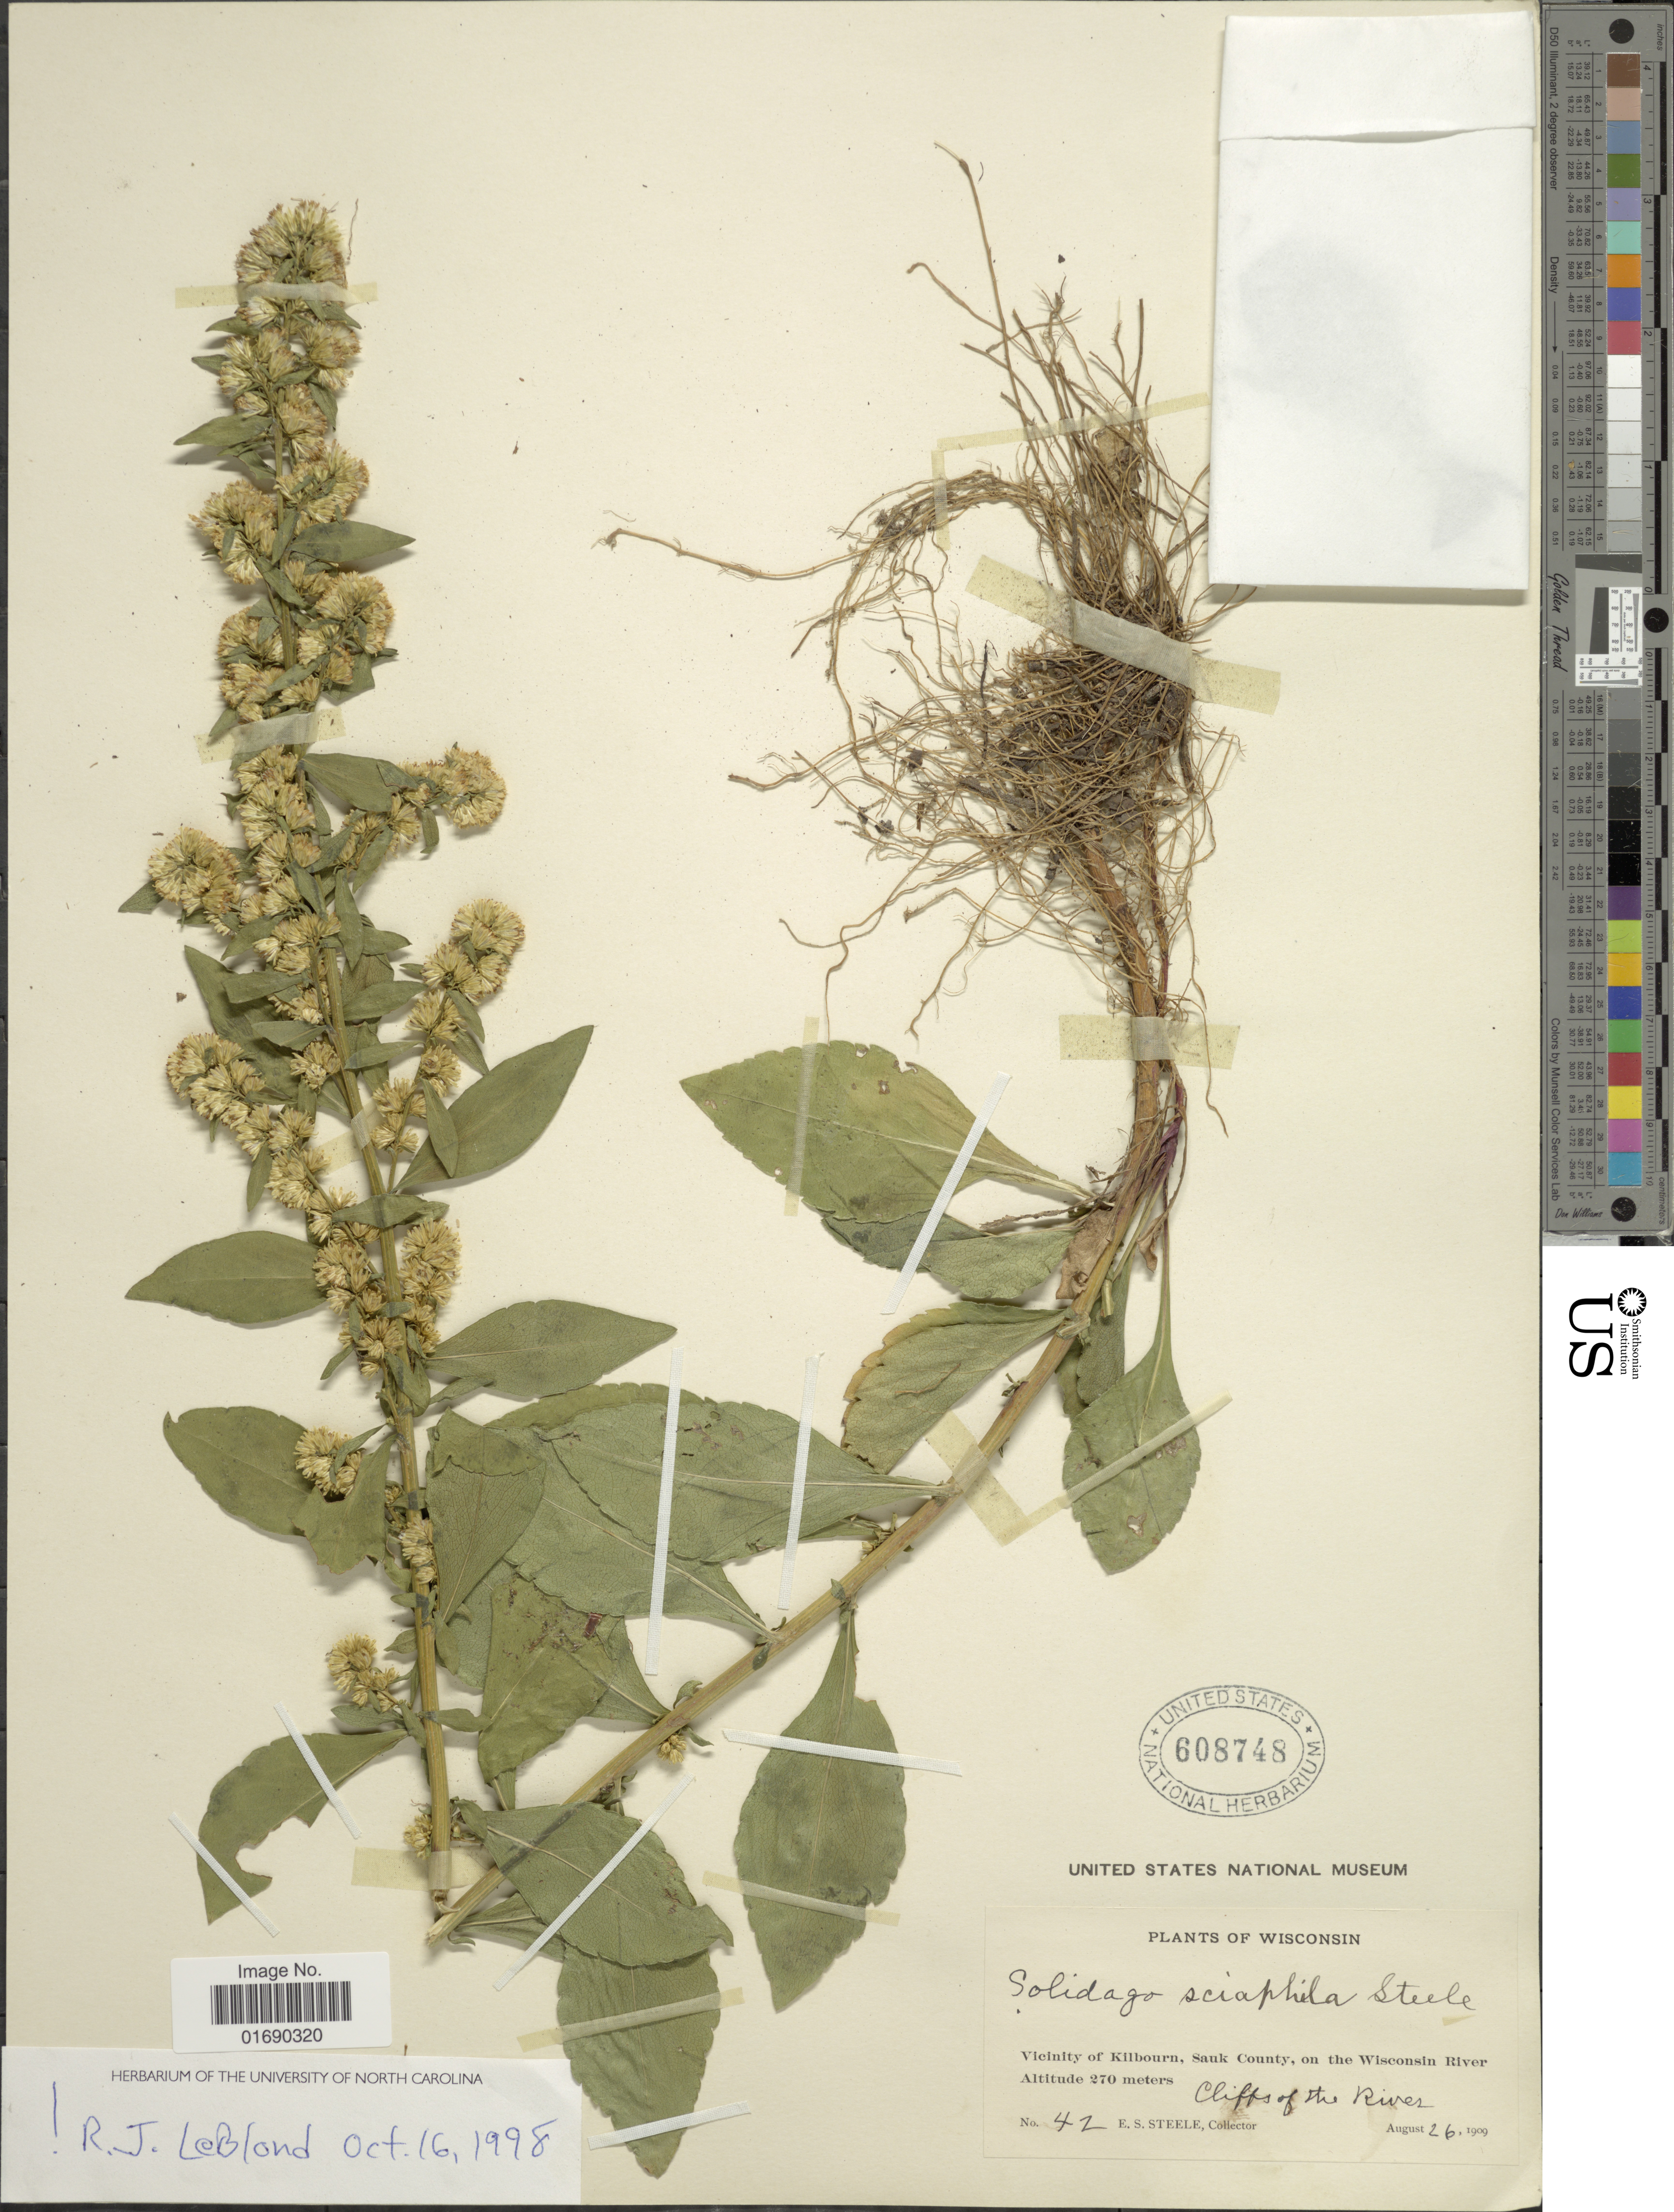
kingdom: Plantae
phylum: Tracheophyta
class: Magnoliopsida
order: Asterales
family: Asteraceae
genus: Solidago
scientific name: Solidago sciaphila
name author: E.S. Steele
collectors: E. Steele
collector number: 42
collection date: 1909-08-26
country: United States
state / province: Wisconsin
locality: Vicinity of Kilbourn, Sauk County, on the Wisconsin River, Cliffs of the River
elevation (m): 270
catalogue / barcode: US 608748